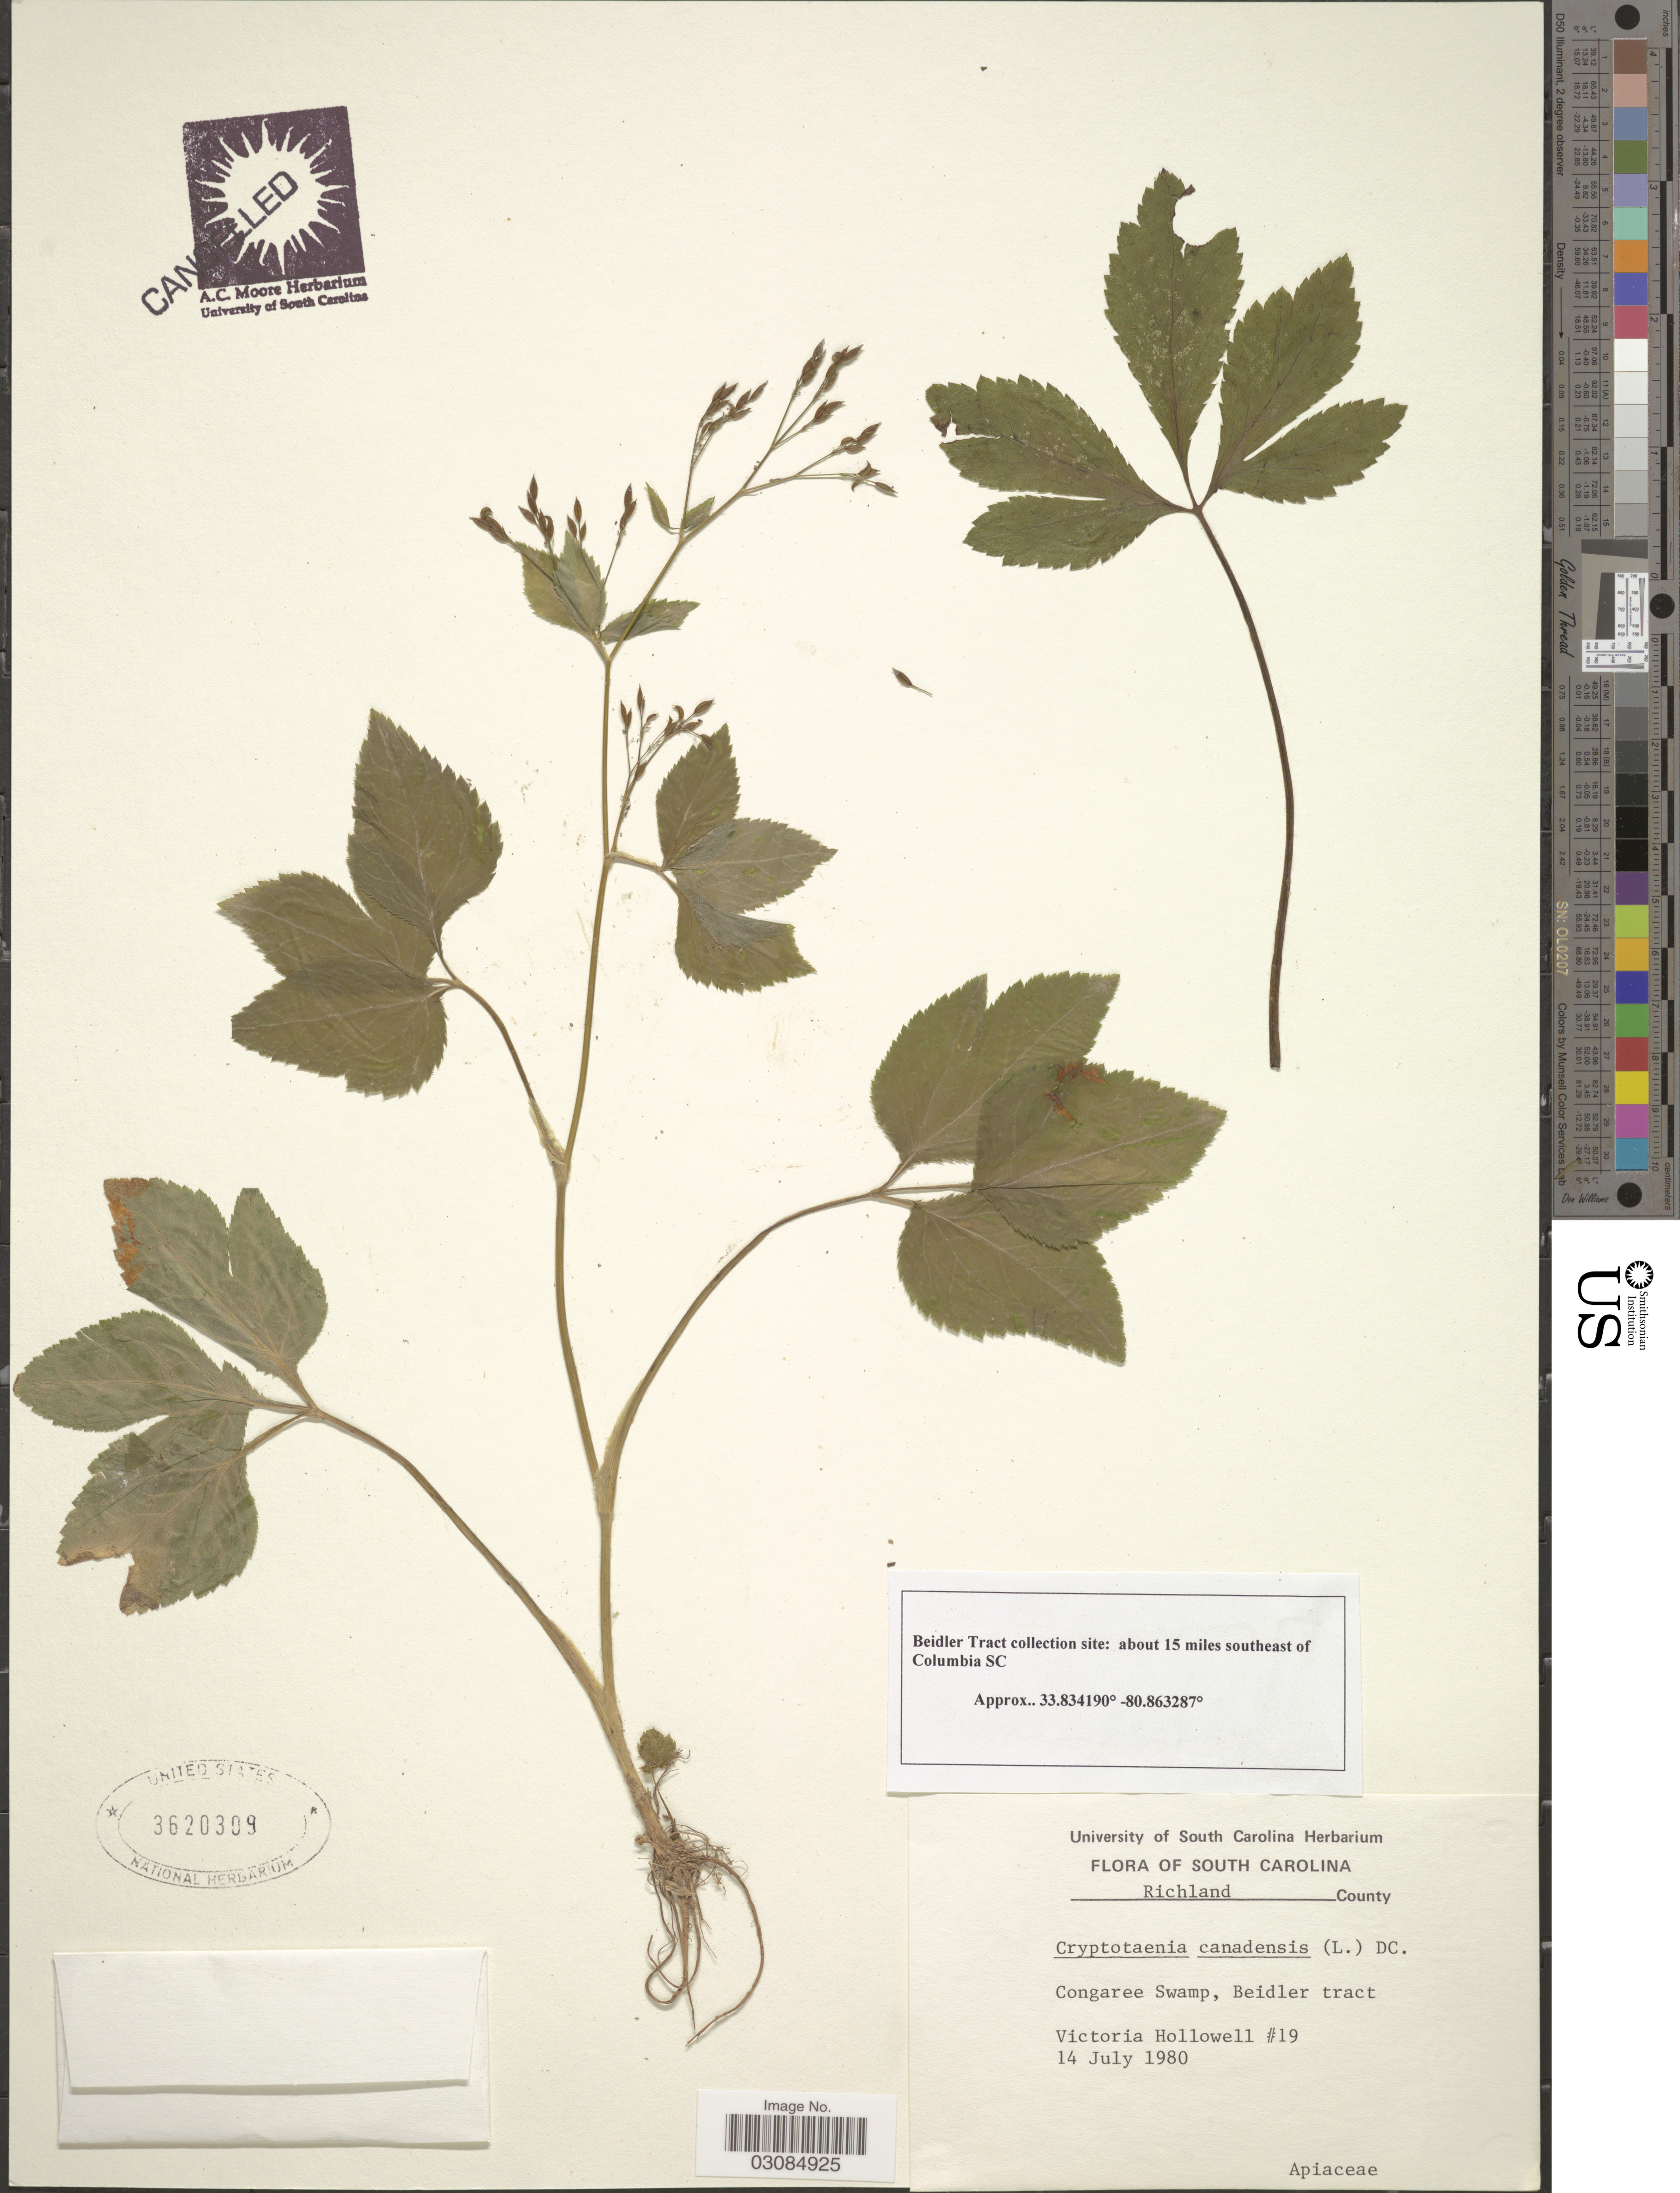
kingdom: Plantae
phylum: Tracheophyta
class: Magnoliopsida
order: Apiales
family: Apiaceae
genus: Cryptotaenia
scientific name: Cryptotaenia canadensis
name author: (L.) DC.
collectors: V. C. Hollowell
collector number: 19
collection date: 1980-07-14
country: United States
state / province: South Carolina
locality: Richland County. Congaree Swamp, Beidler tract.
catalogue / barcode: US 3620309